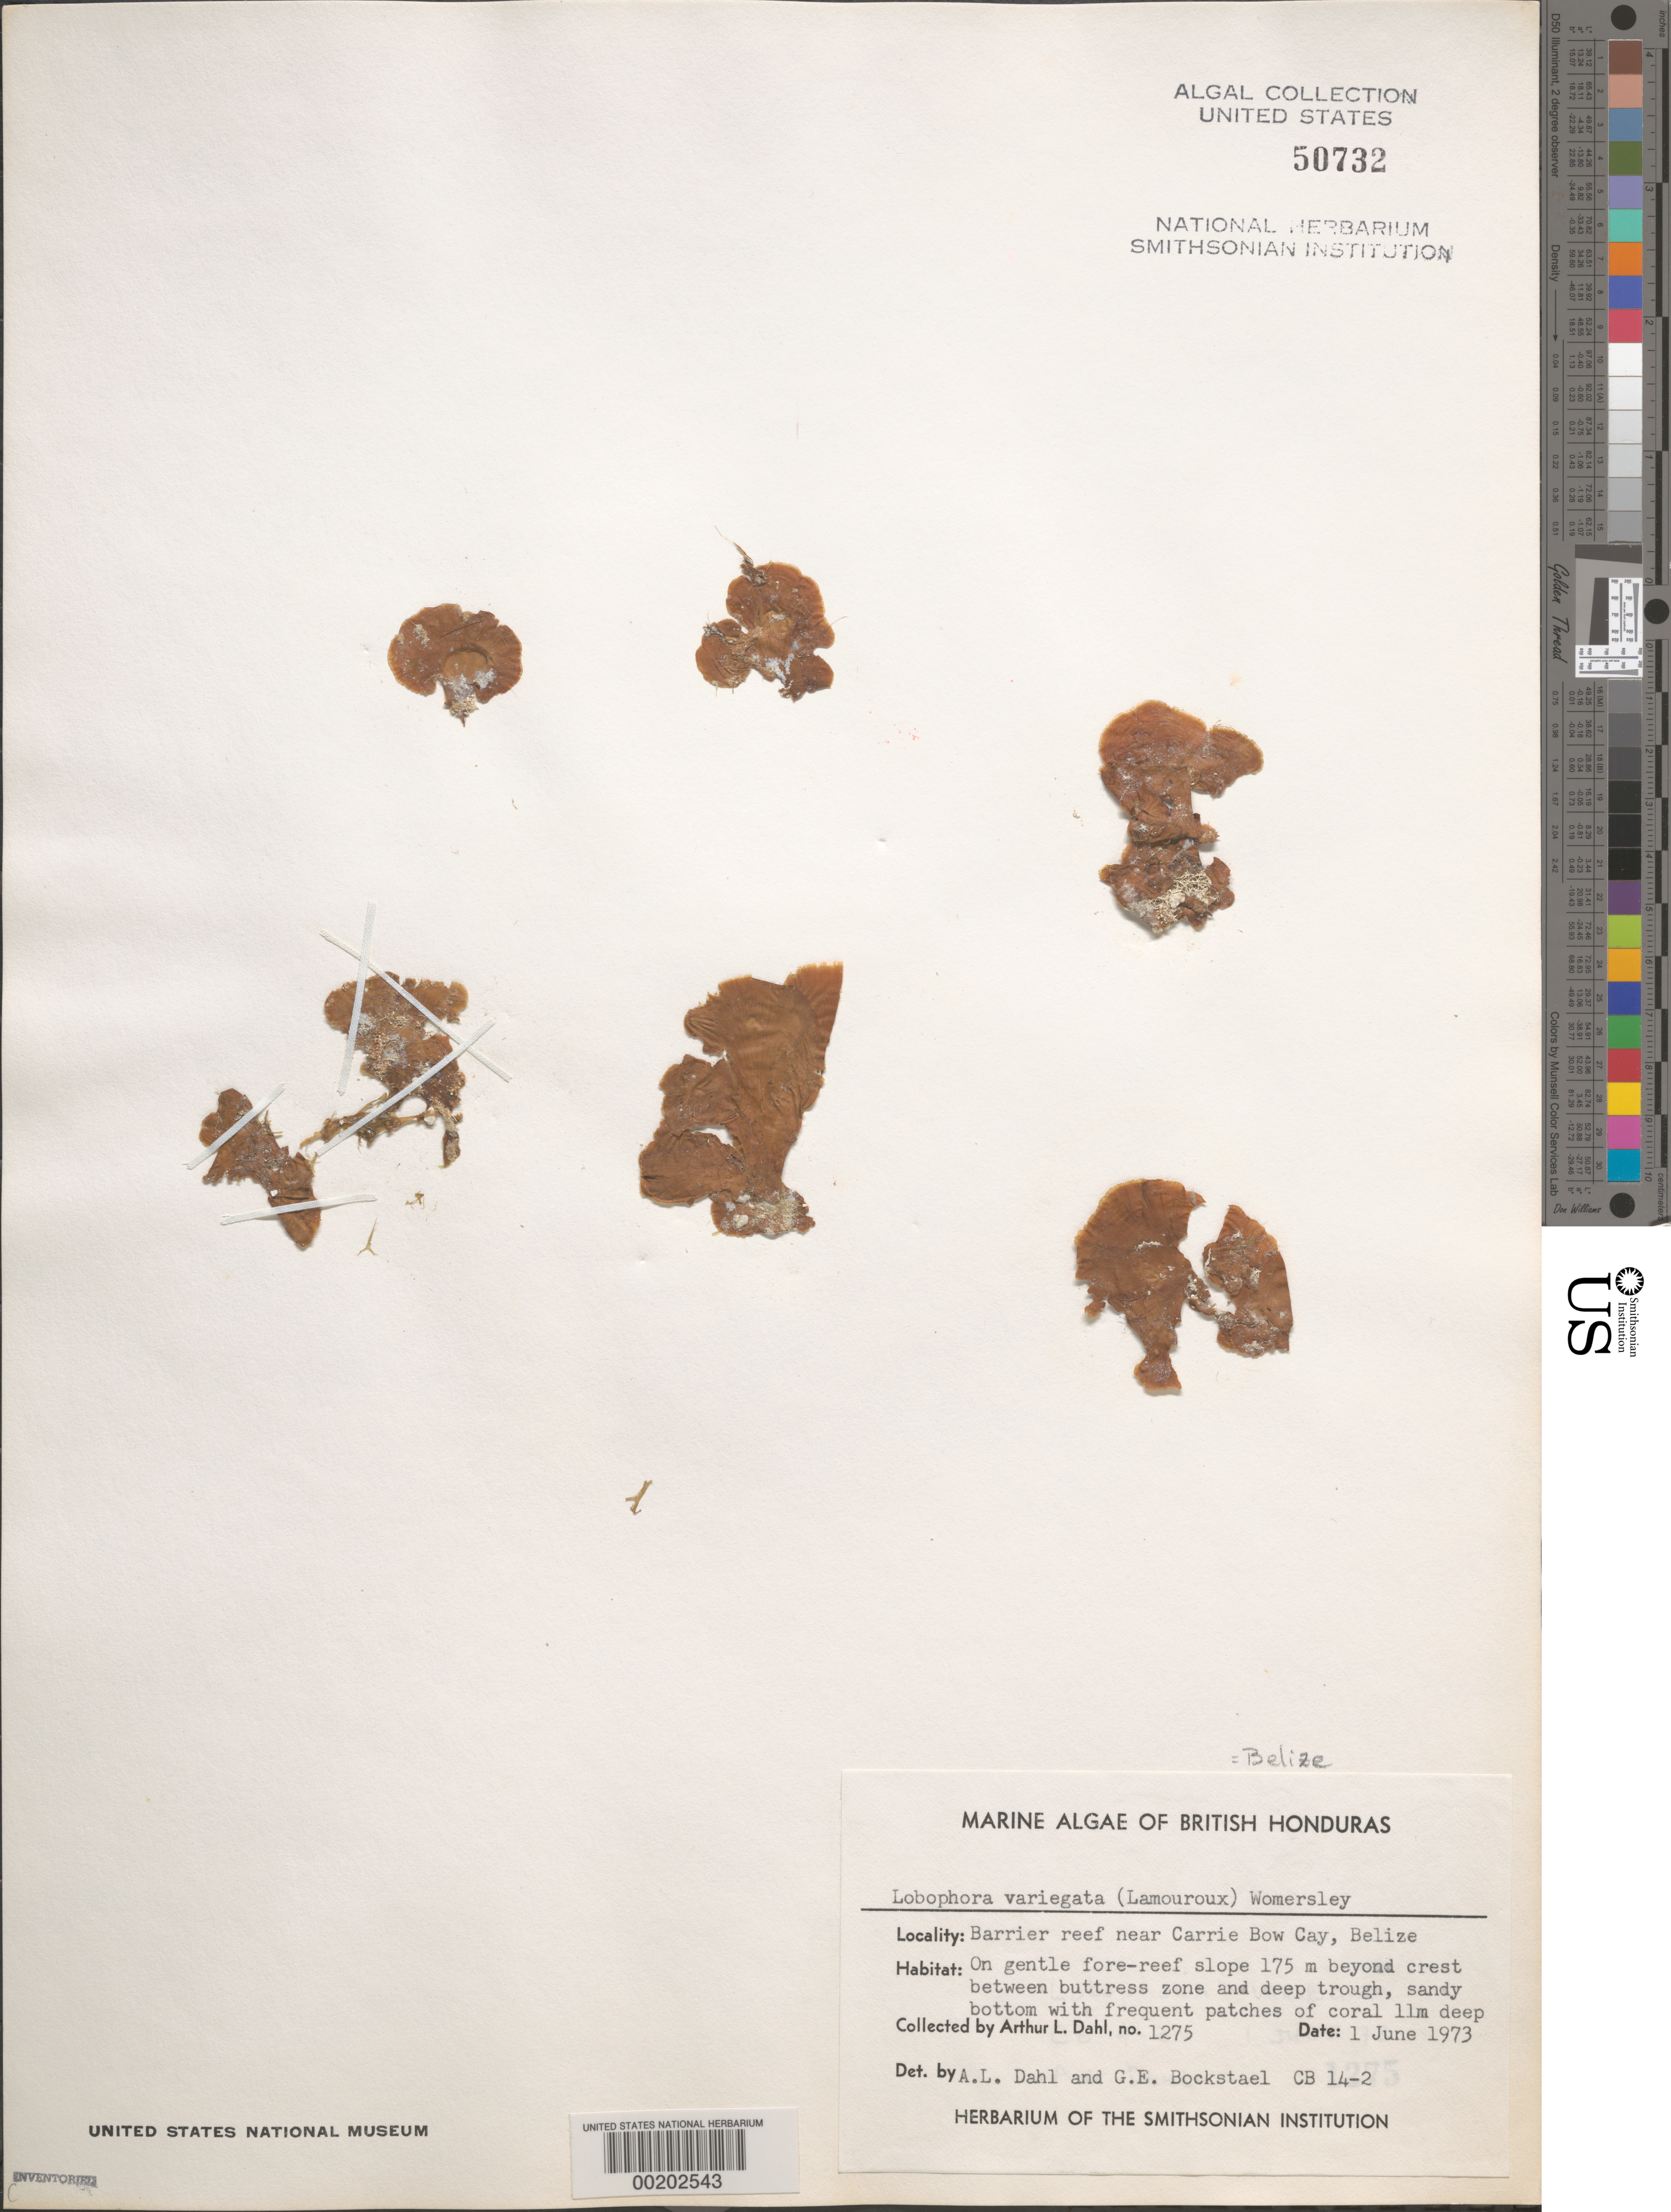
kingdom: Chromista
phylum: Ochrophyta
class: Phaeophyceae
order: Dictyotales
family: Dictyotaceae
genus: Lobophora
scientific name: Lobophora variegata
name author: (J.V.Lamouroux) Womersley & E.C. Oliveira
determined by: Dahl, A. O.; Bockstael, G. E.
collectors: A. Dahl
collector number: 1275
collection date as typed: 01 Jun 1973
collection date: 1973-06-01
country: Belize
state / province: Stann Creek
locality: Near Carrie Bow Cay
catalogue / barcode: US 50732